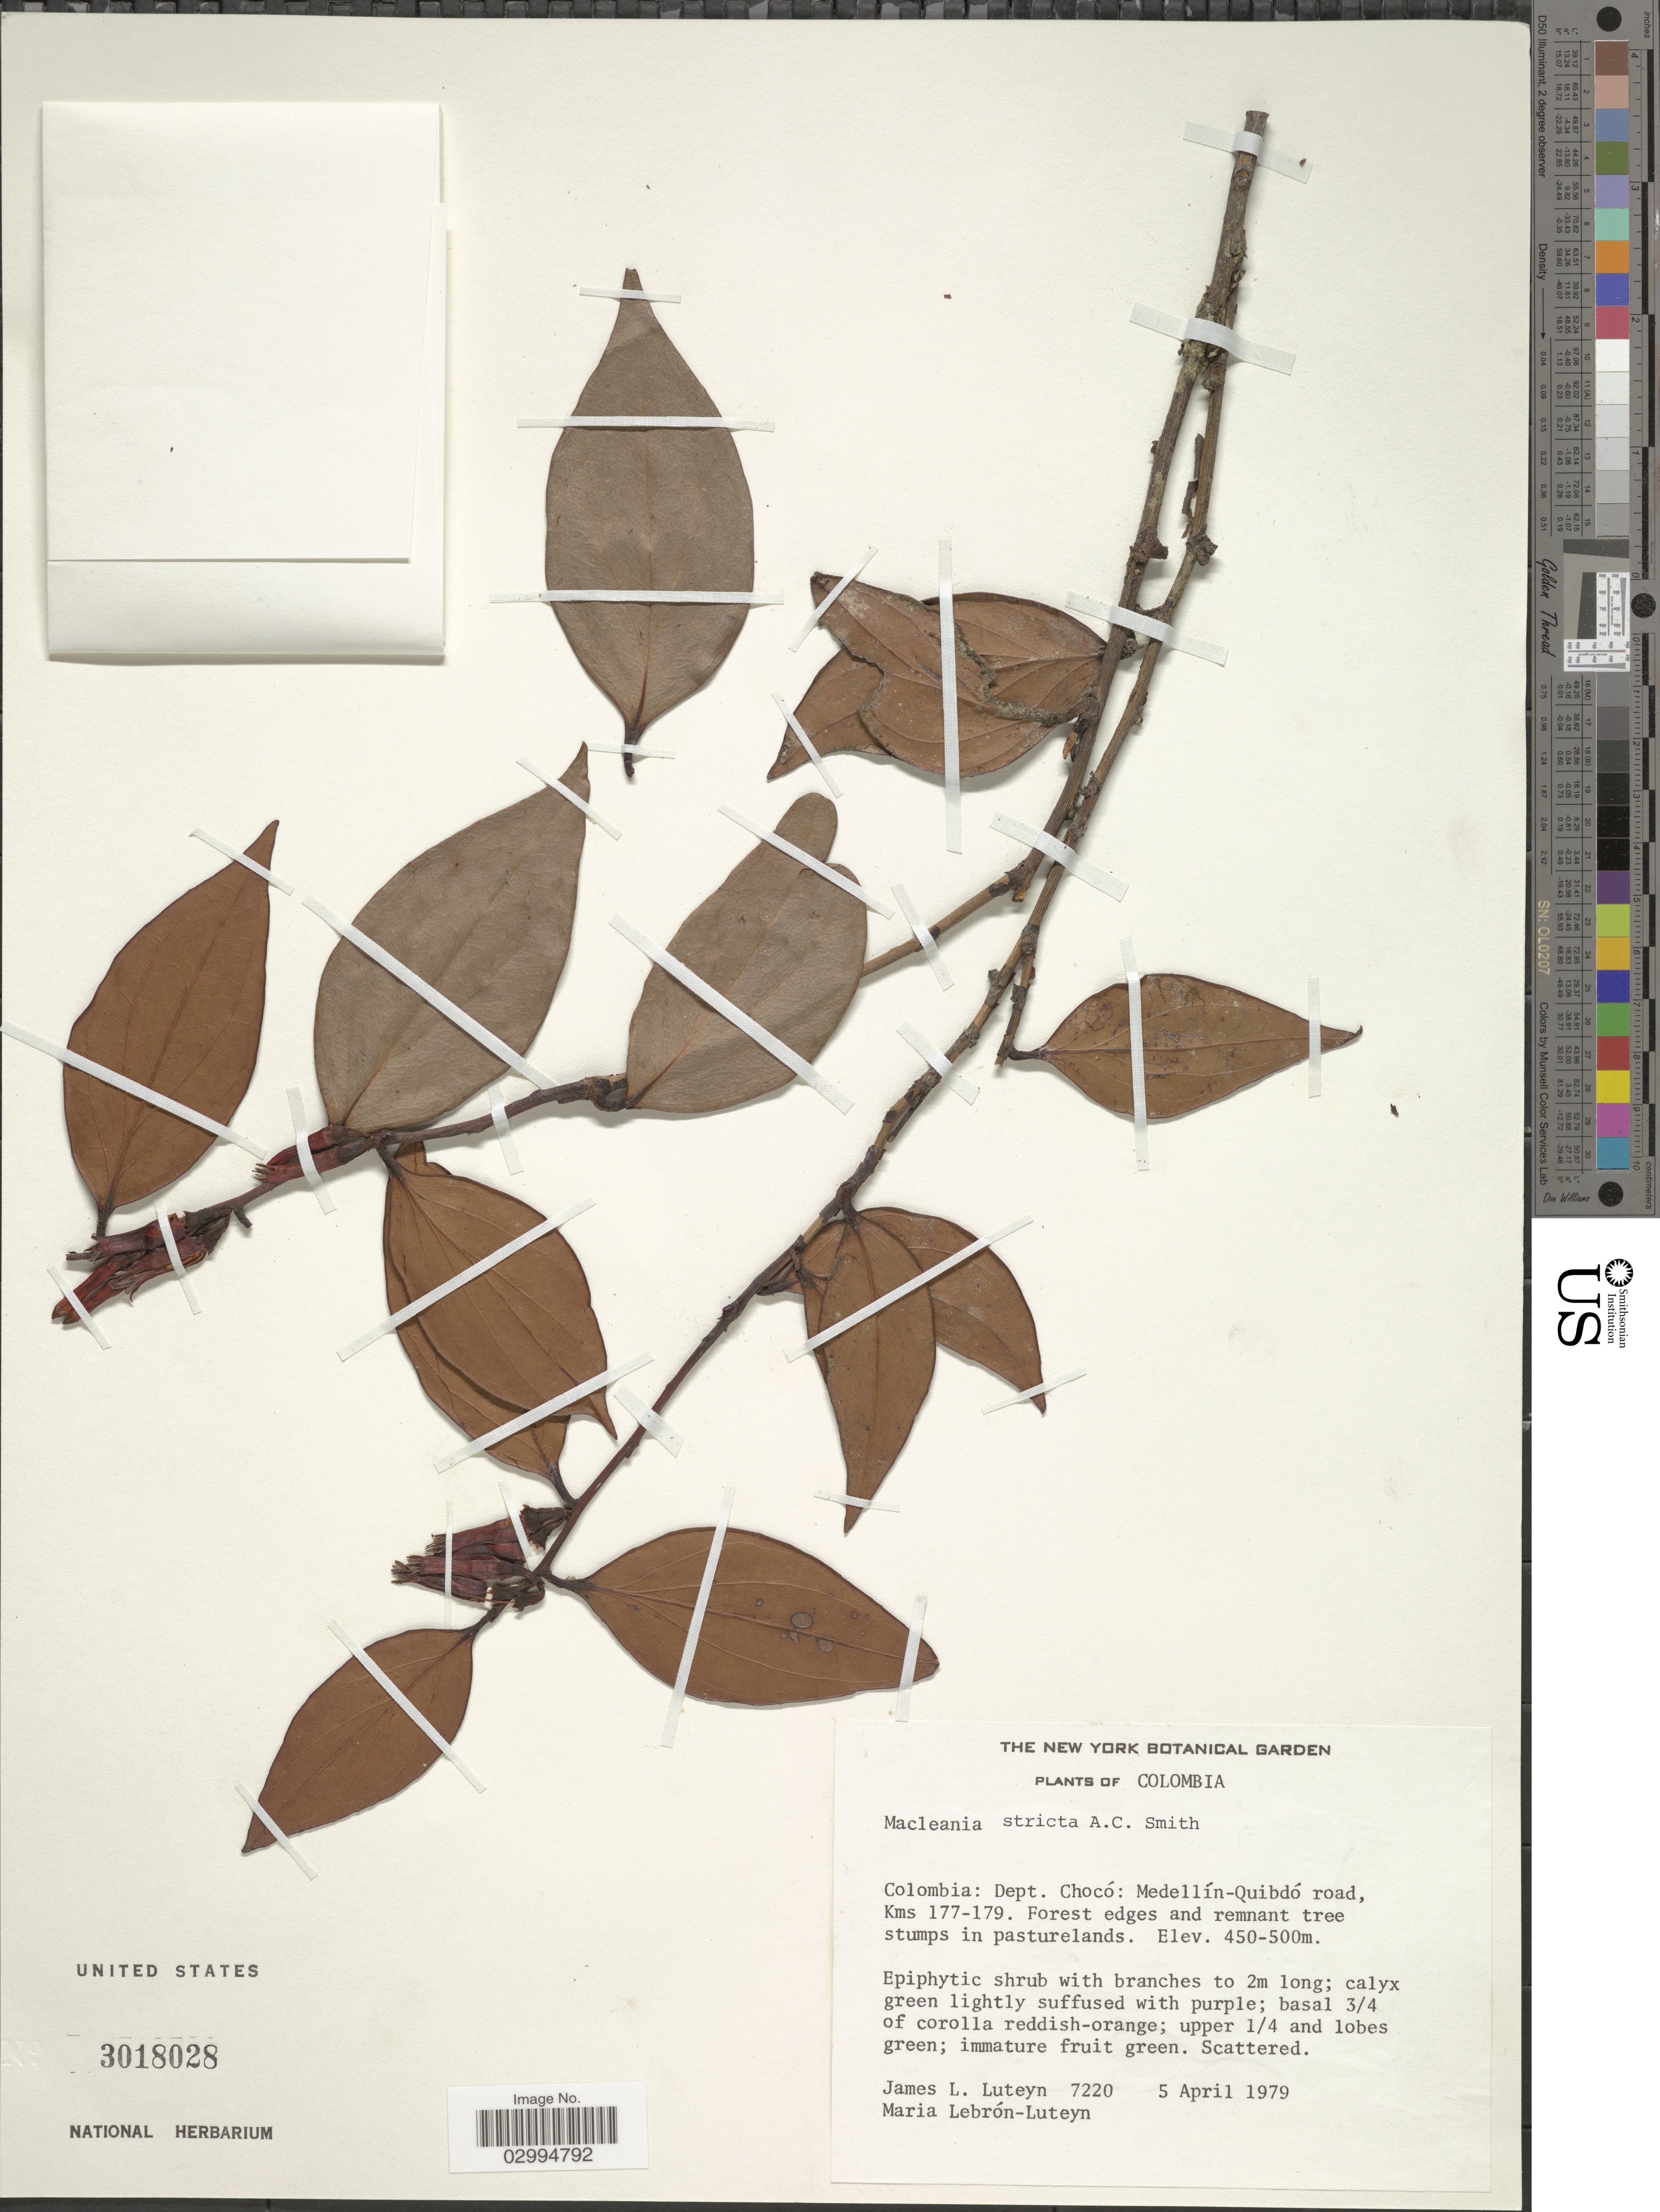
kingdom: Plantae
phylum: Tracheophyta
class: Magnoliopsida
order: Ericales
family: Ericaceae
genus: Macleania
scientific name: Macleania stricta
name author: A.C. Sm.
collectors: J. L. Luteyn & M. L. Lebrón-Luteyn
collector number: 7220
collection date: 1979-04-05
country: Colombia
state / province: Chocó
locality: Dept. Chocó: Medellín-Quibdó road, Kms 177-179.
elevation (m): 450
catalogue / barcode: US 3018028